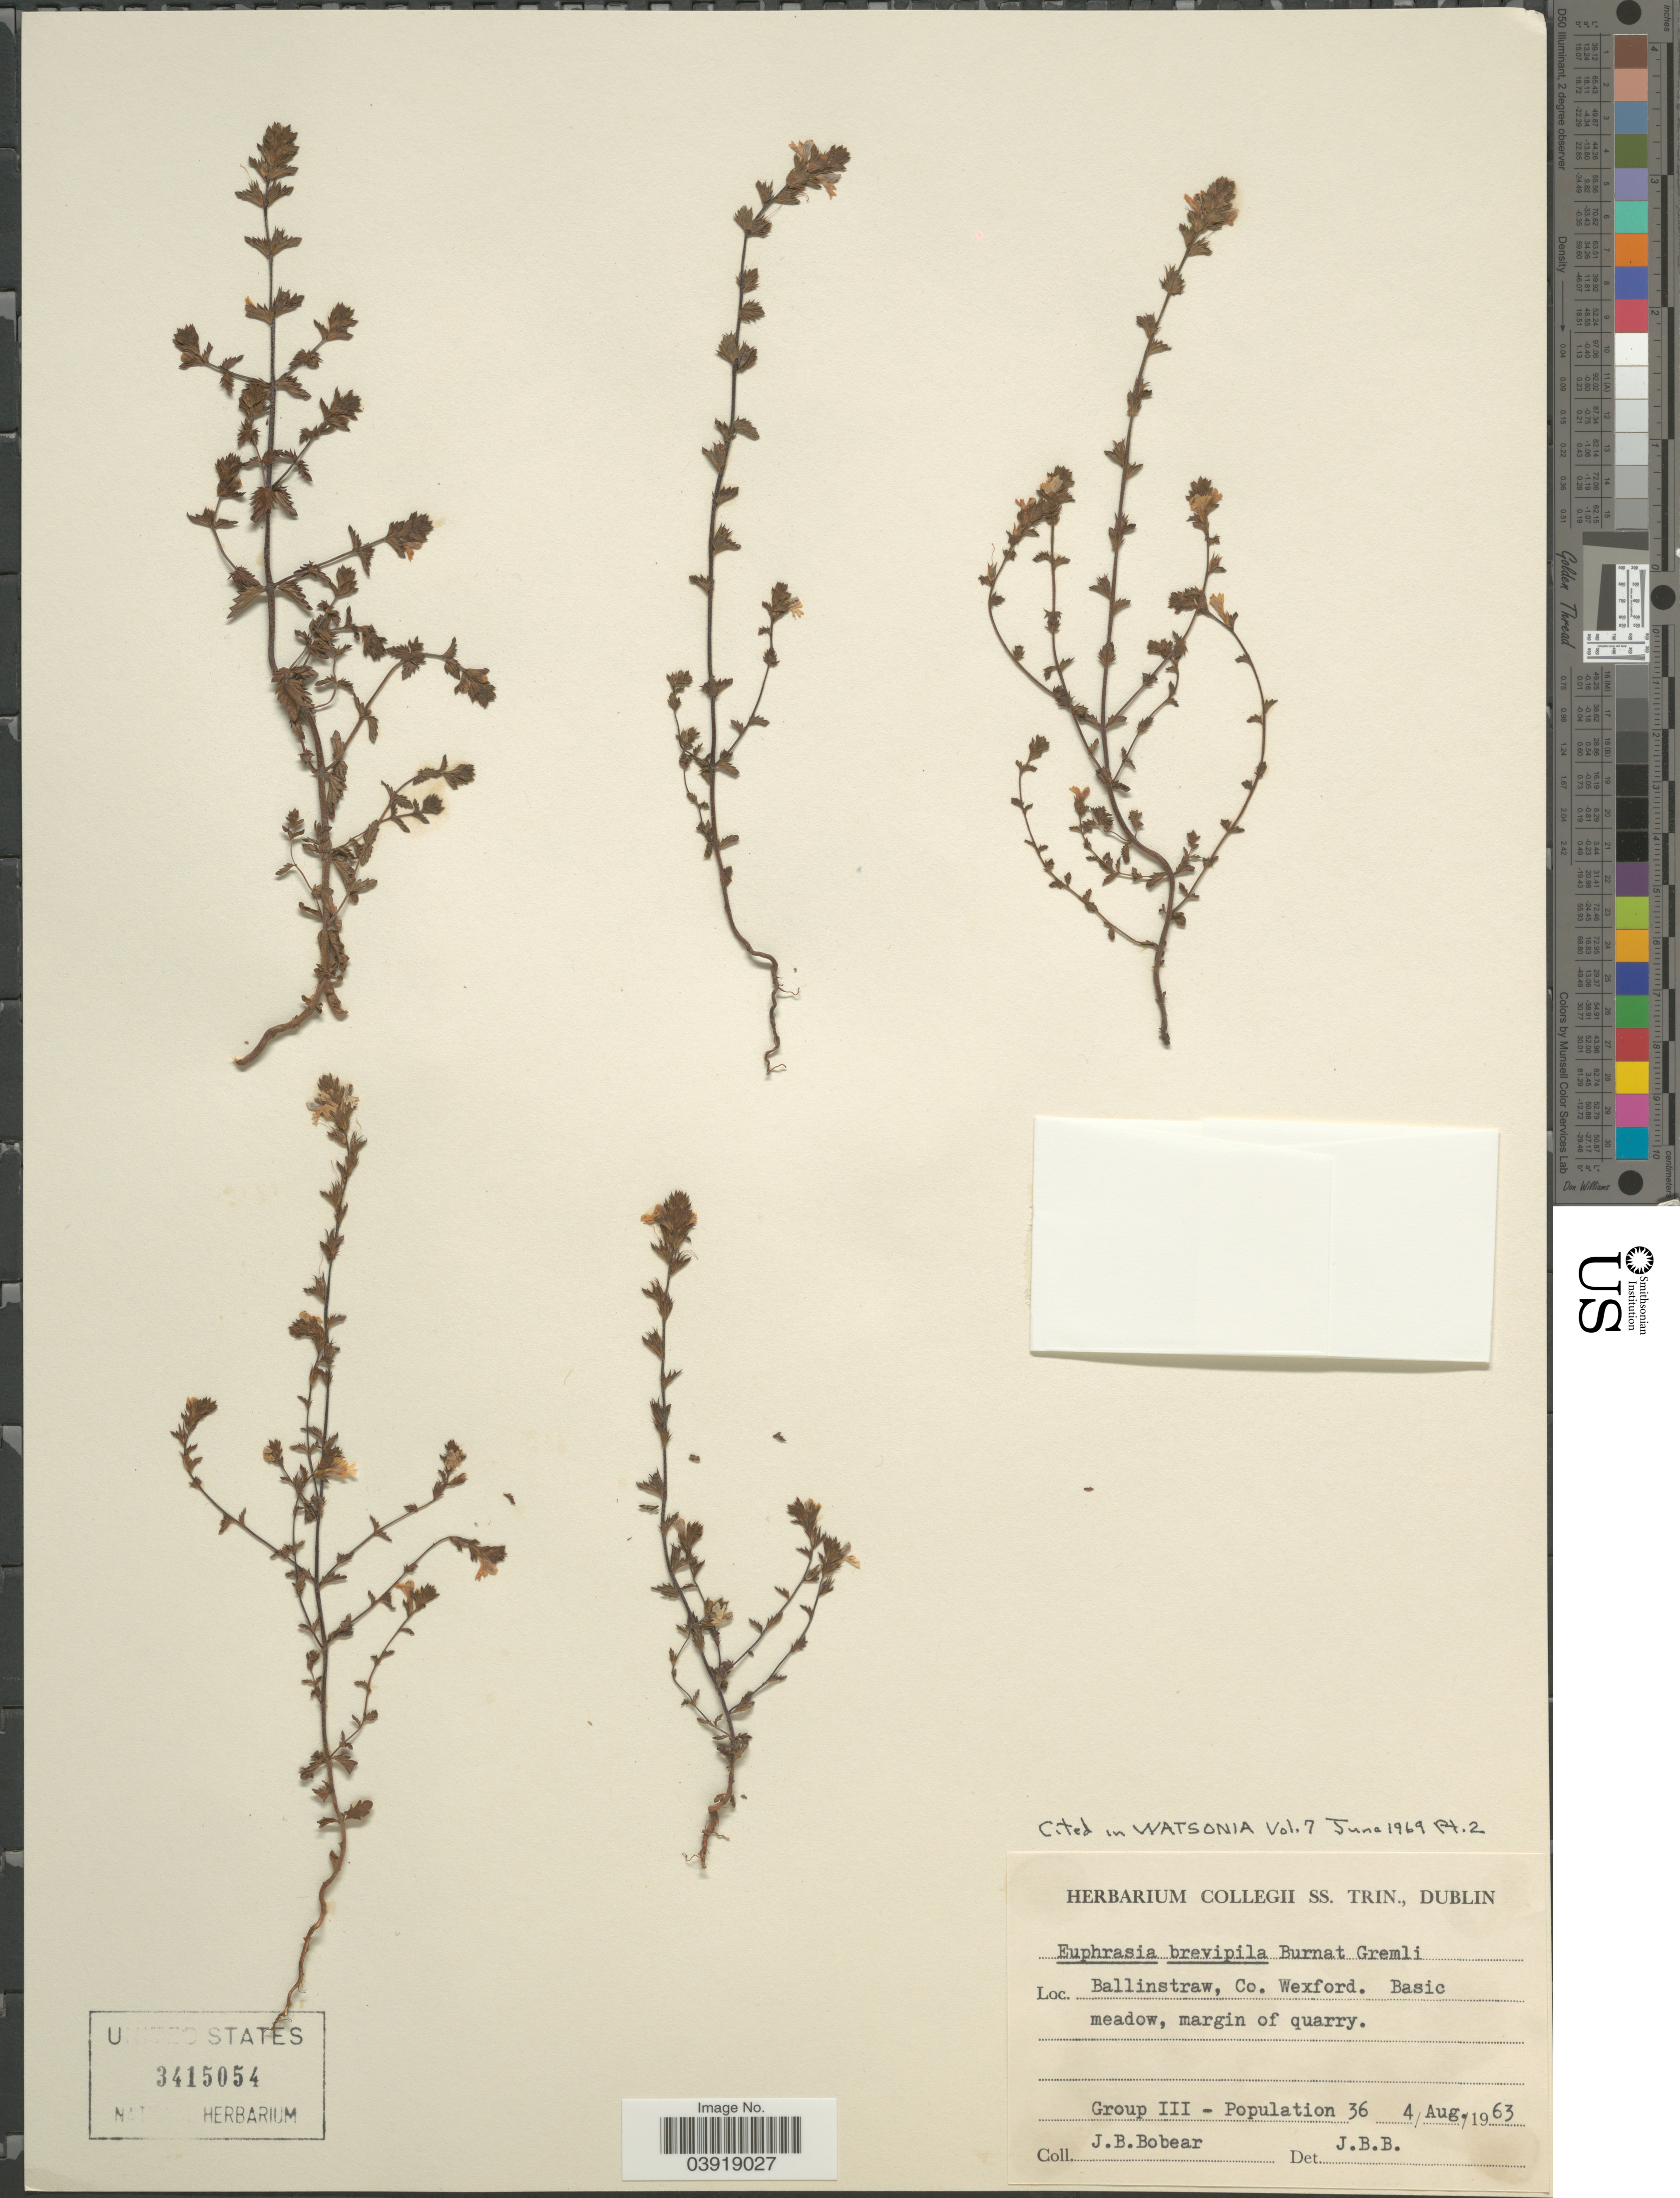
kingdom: Plantae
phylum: Tracheophyta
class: Magnoliopsida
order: Lamiales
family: Orobanchaceae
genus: Euphrasia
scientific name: Euphrasia brevipila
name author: Burn. & Gremli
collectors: J. Bobear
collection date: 1963-08-04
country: Ireland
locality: Ballinstraw, Co. Wexford.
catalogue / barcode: US 3415054